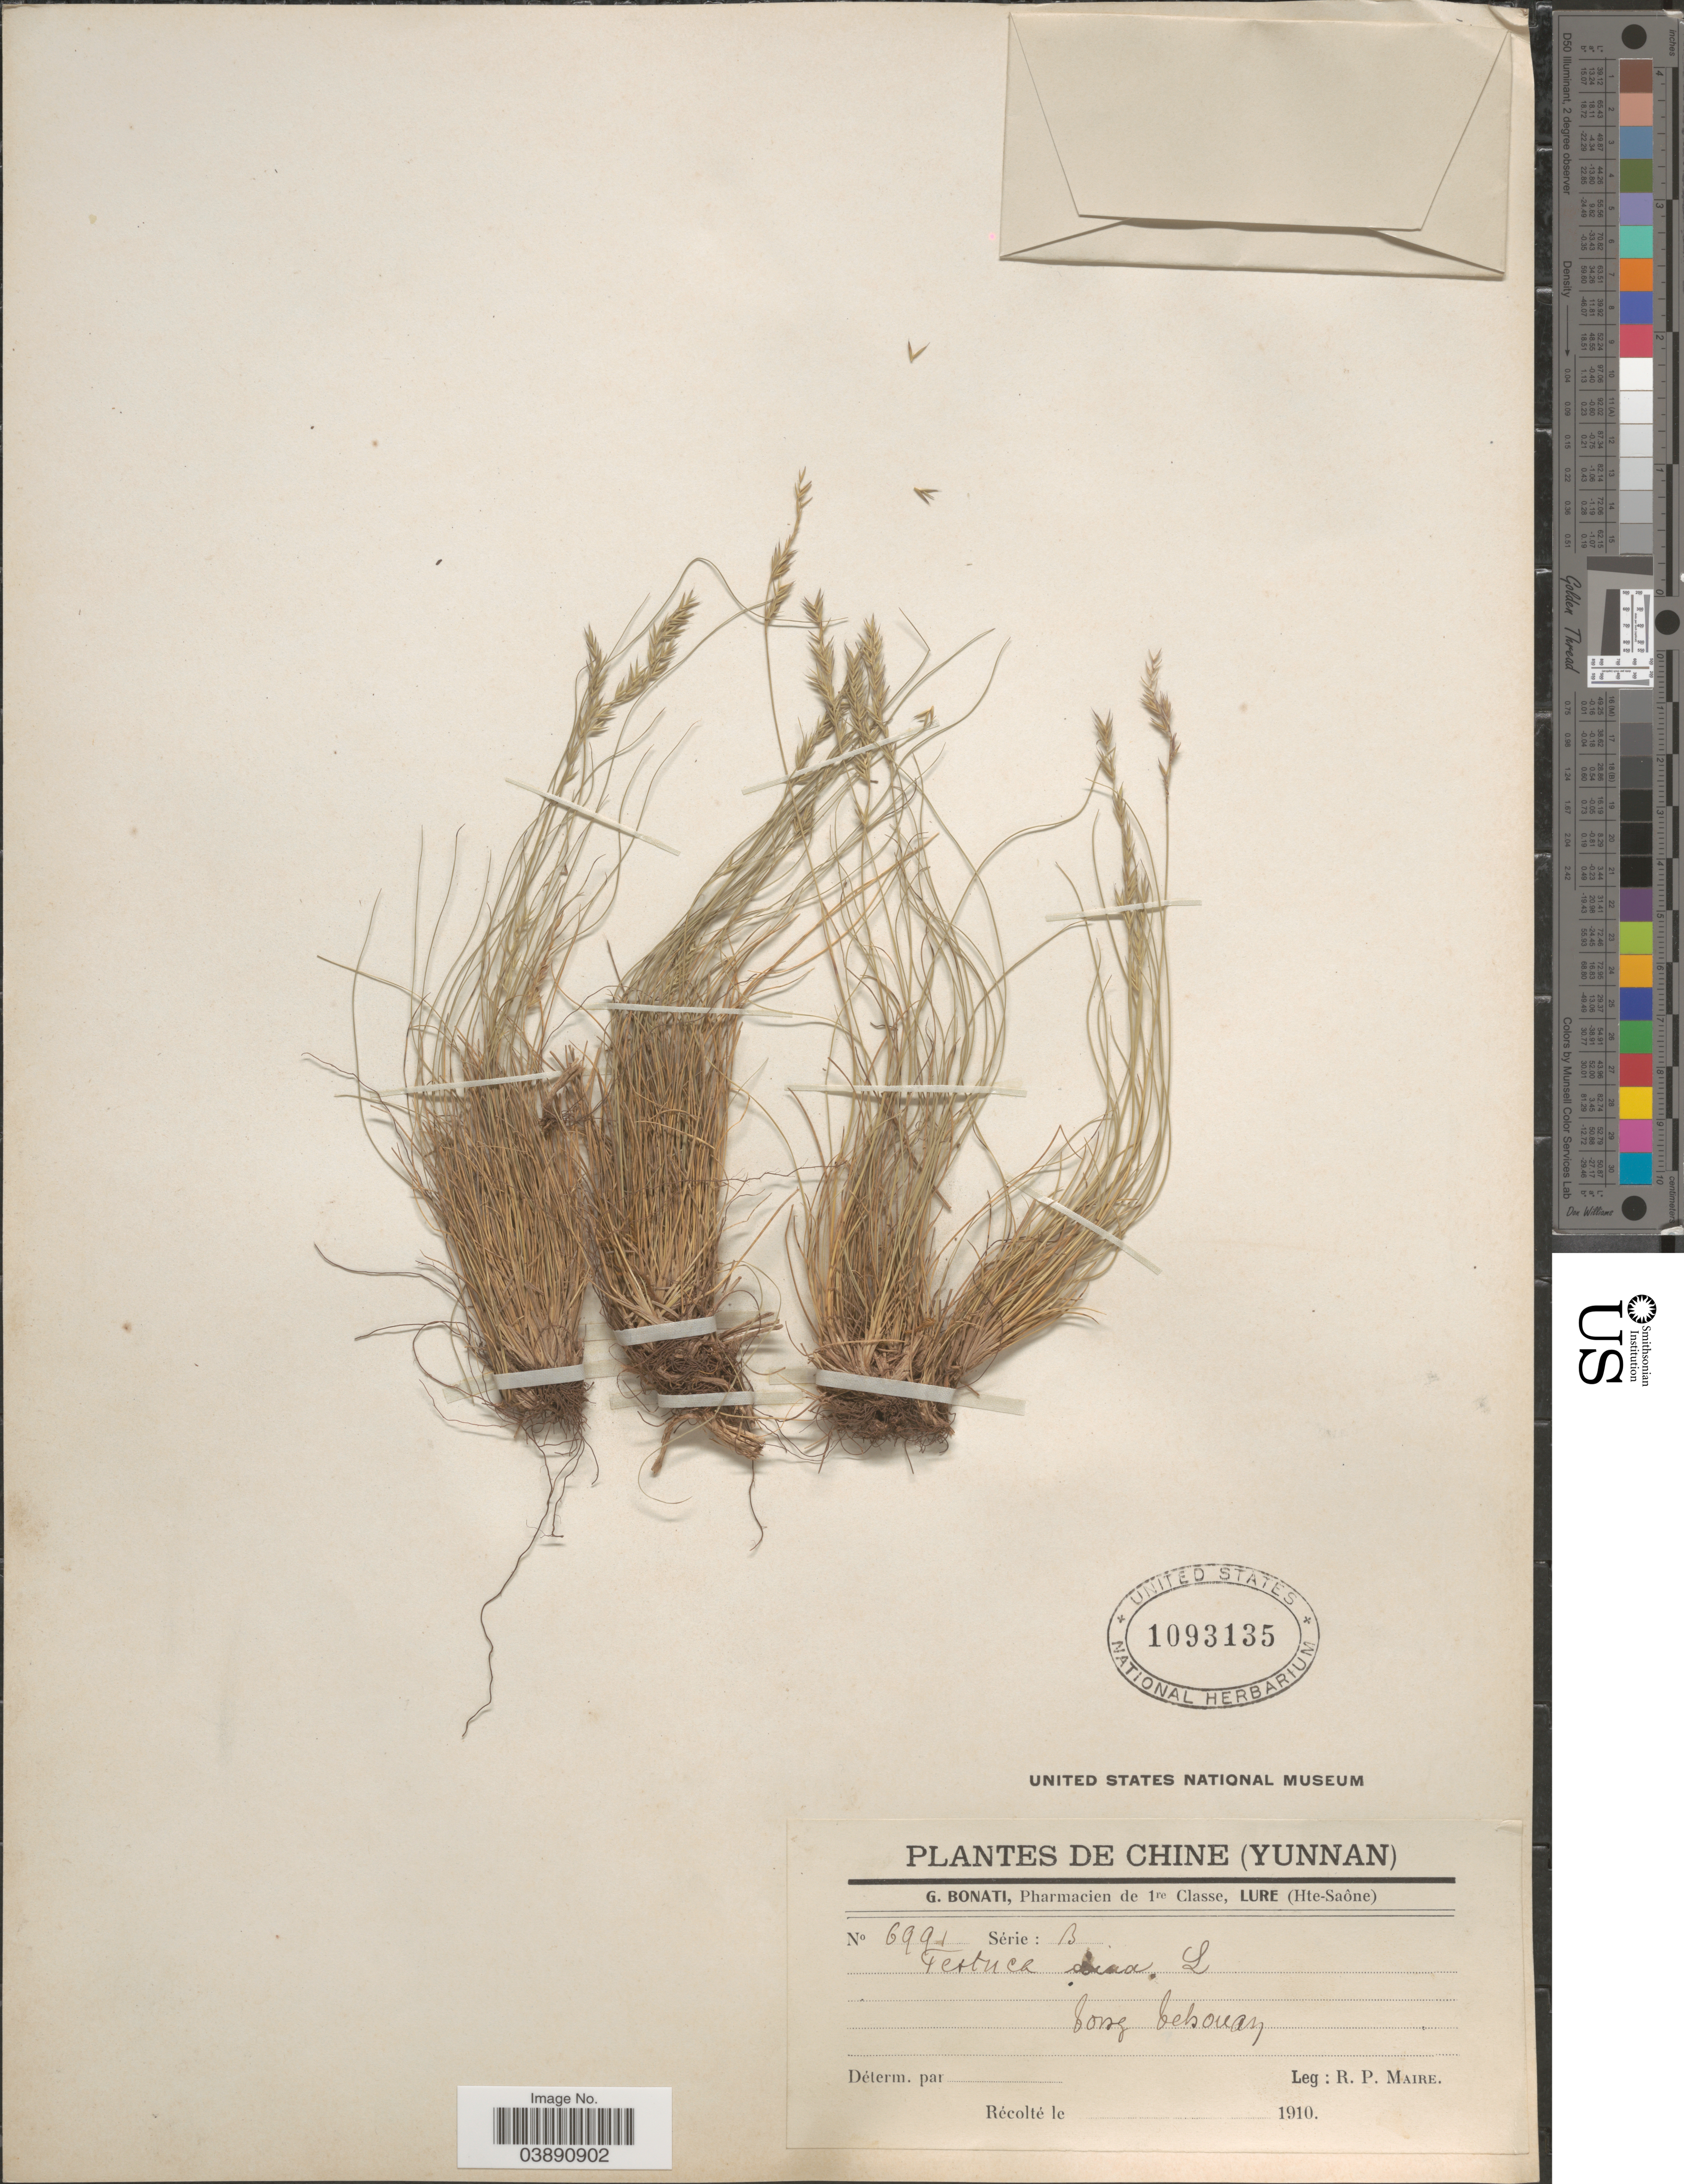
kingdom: Plantae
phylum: Tracheophyta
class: Liliopsida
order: Poales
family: Poaceae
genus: Festuca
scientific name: Festuca ovina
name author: L.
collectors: R.-P. Maire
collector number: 6991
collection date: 1910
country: China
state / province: Yunnan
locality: Tong Tchouan.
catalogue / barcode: US 1093135